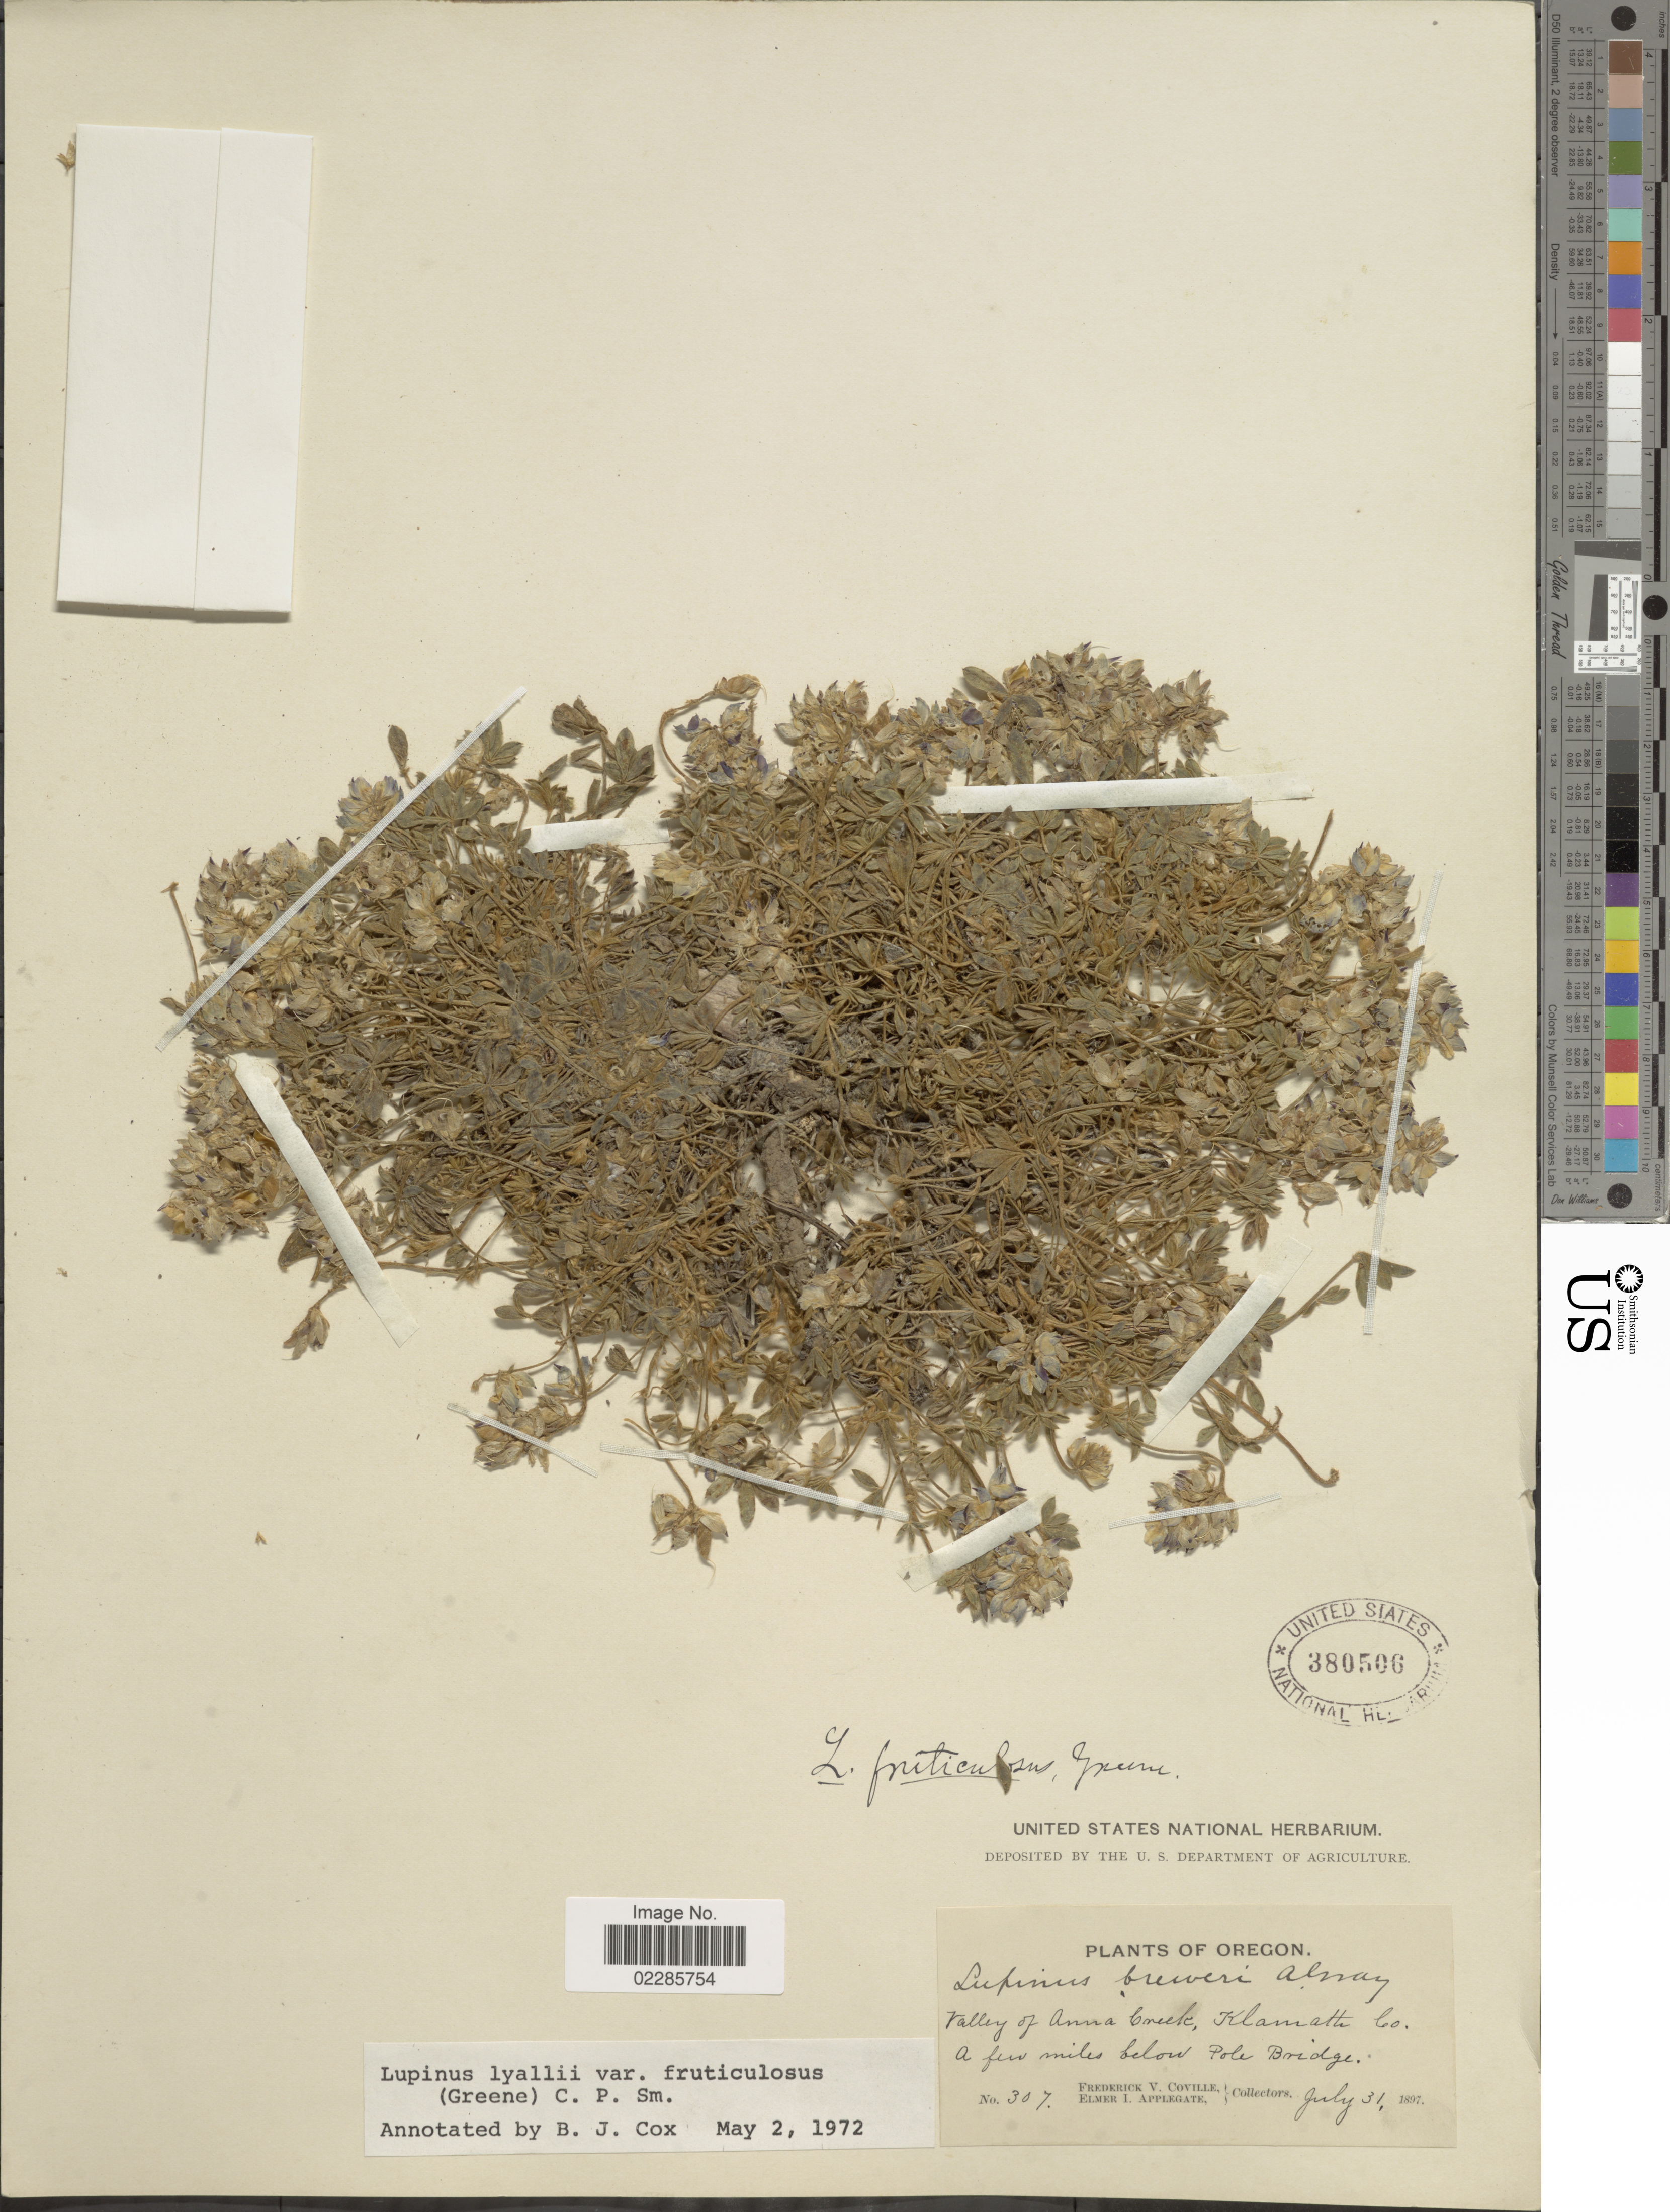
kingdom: Plantae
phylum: Tracheophyta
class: Magnoliopsida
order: Fabales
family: Fabaceae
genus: Lupinus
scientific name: Lupinus lyallii var. fruticulosus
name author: (Greene) C.P. Sm.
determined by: Cox, B. J.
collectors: F. V. Coville & E. I. Applegate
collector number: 307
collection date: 1897-07-31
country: United States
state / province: Oregon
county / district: Klamath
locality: Valley of Anna Creek, Klamath Co. A few miles below Pole Bridge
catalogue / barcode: US 380506